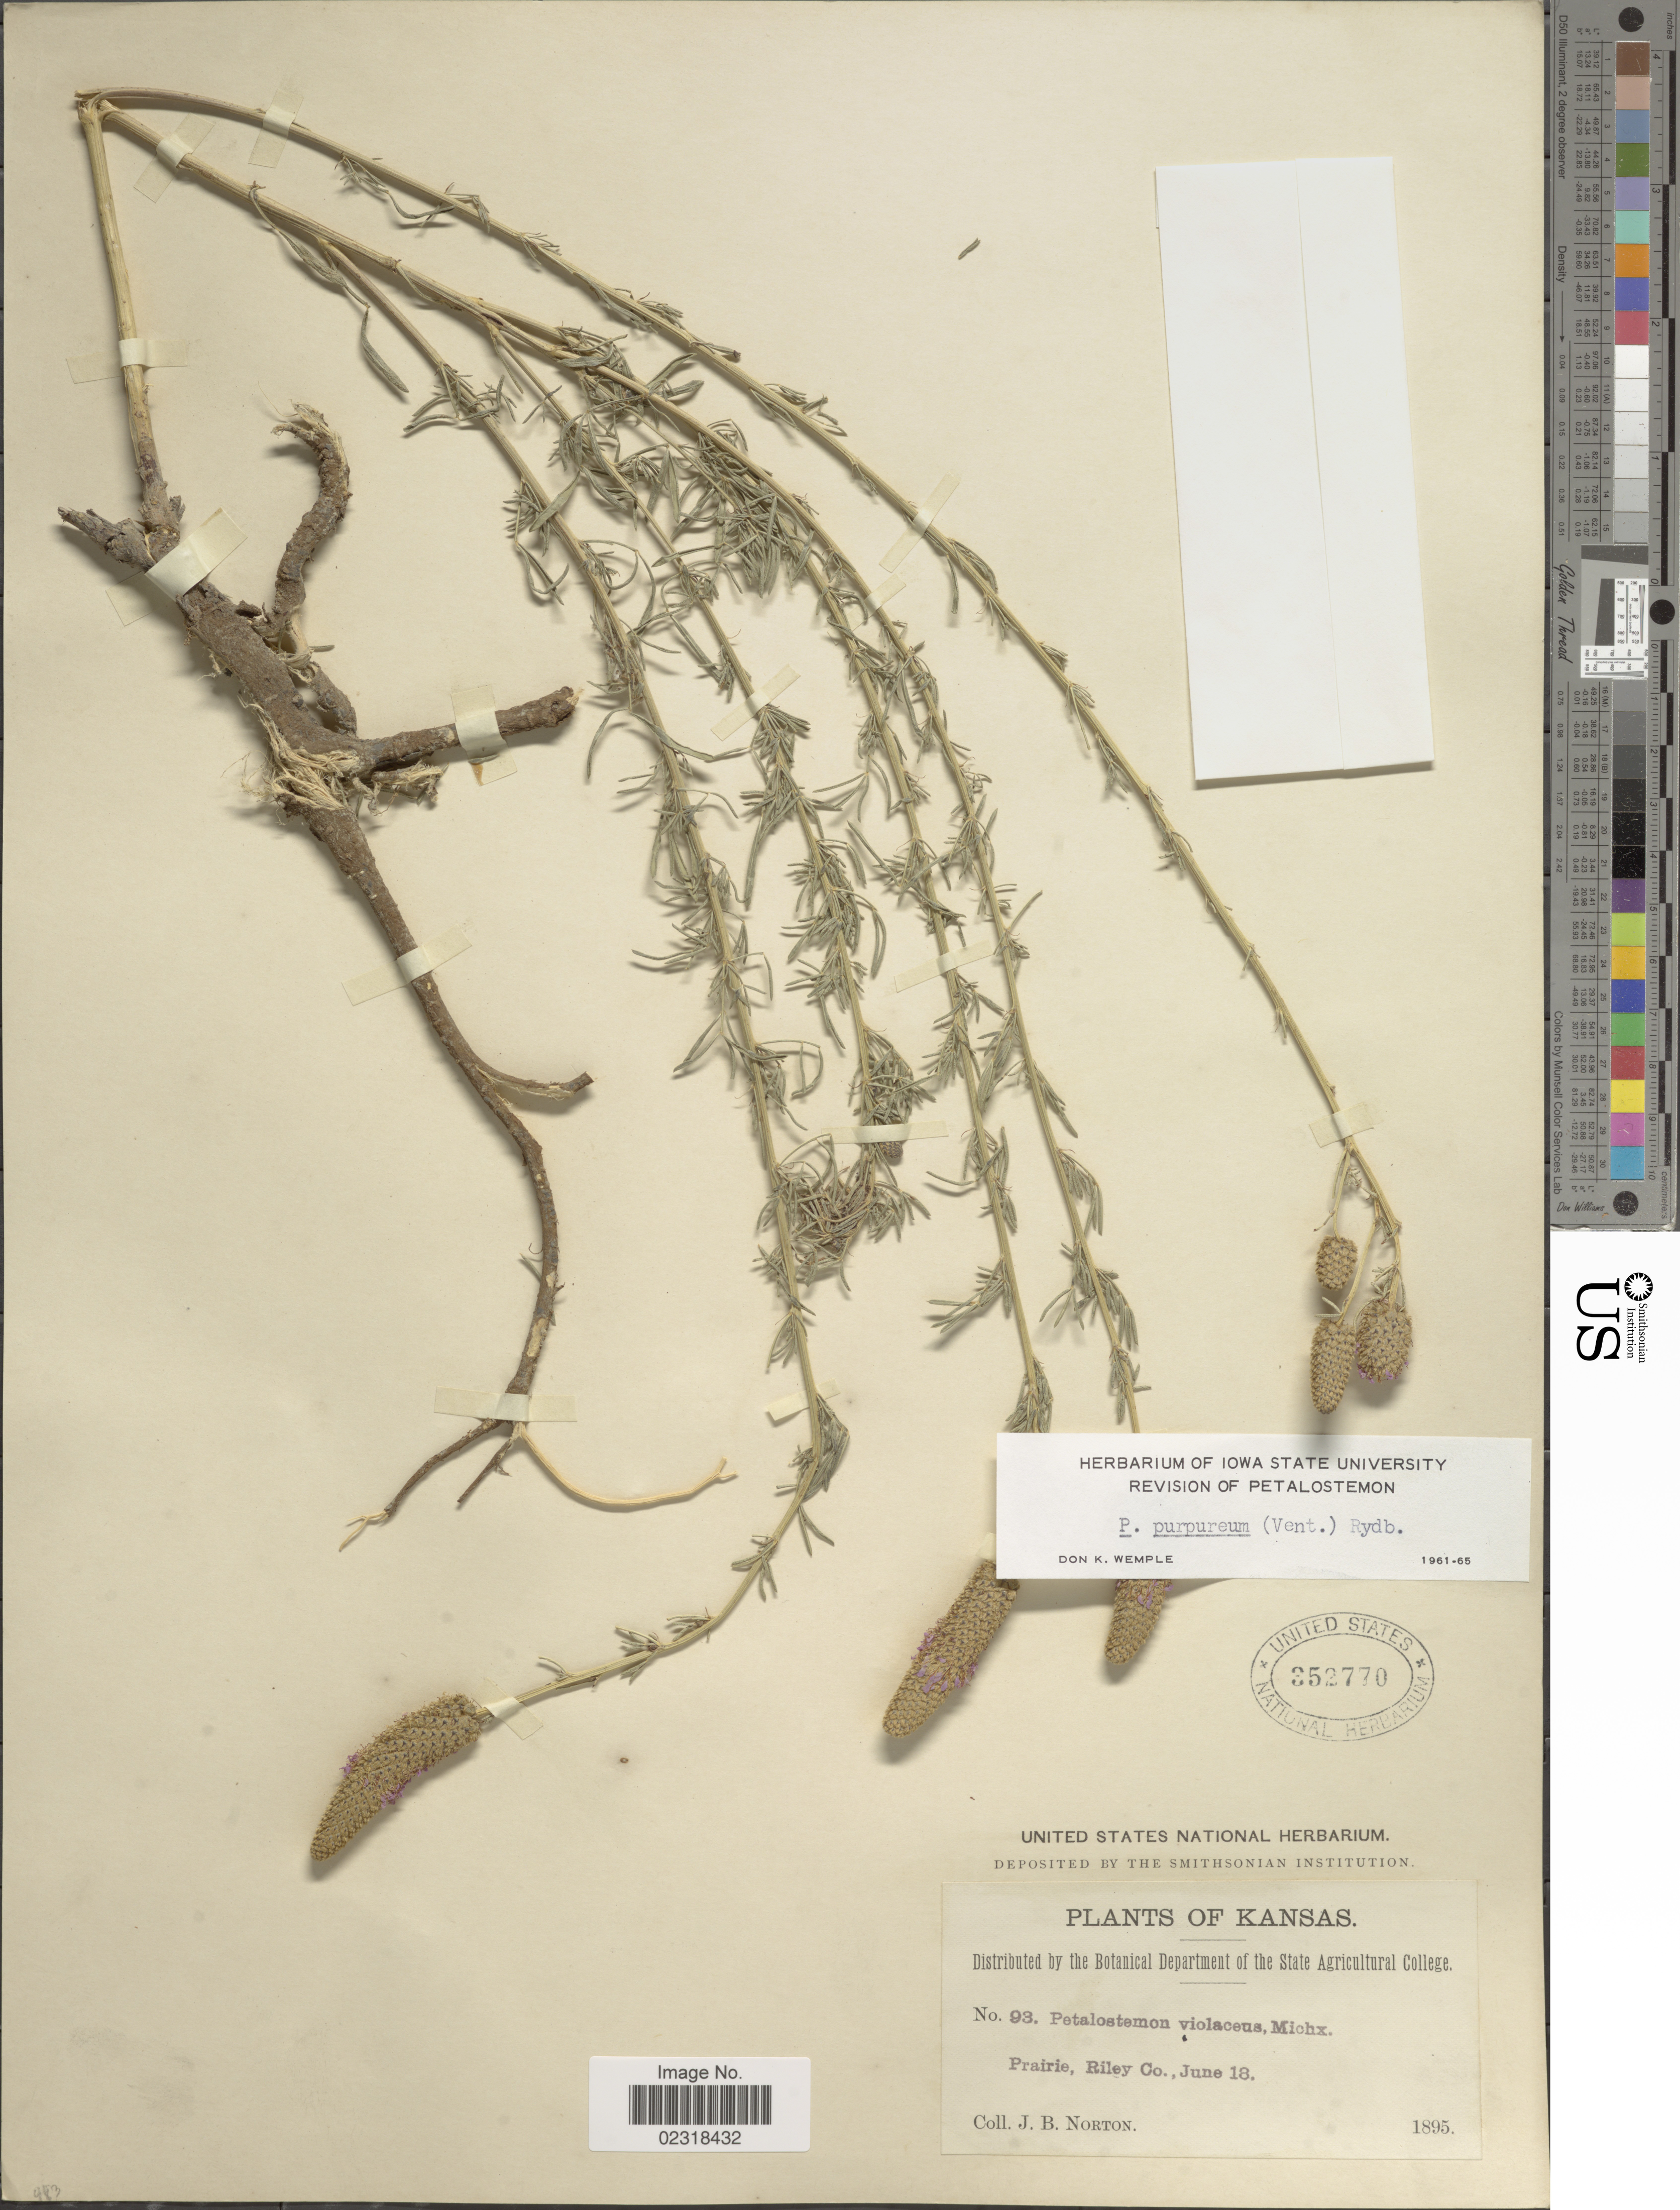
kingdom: Plantae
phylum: Tracheophyta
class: Magnoliopsida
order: Fabales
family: Fabaceae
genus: Dalea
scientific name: Dalea purpurea var. purpurea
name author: Vent.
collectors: J. B. Norton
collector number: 93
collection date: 1895-06-18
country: United States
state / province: Kansas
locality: Prairie, Riley Co.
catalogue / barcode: US 352770